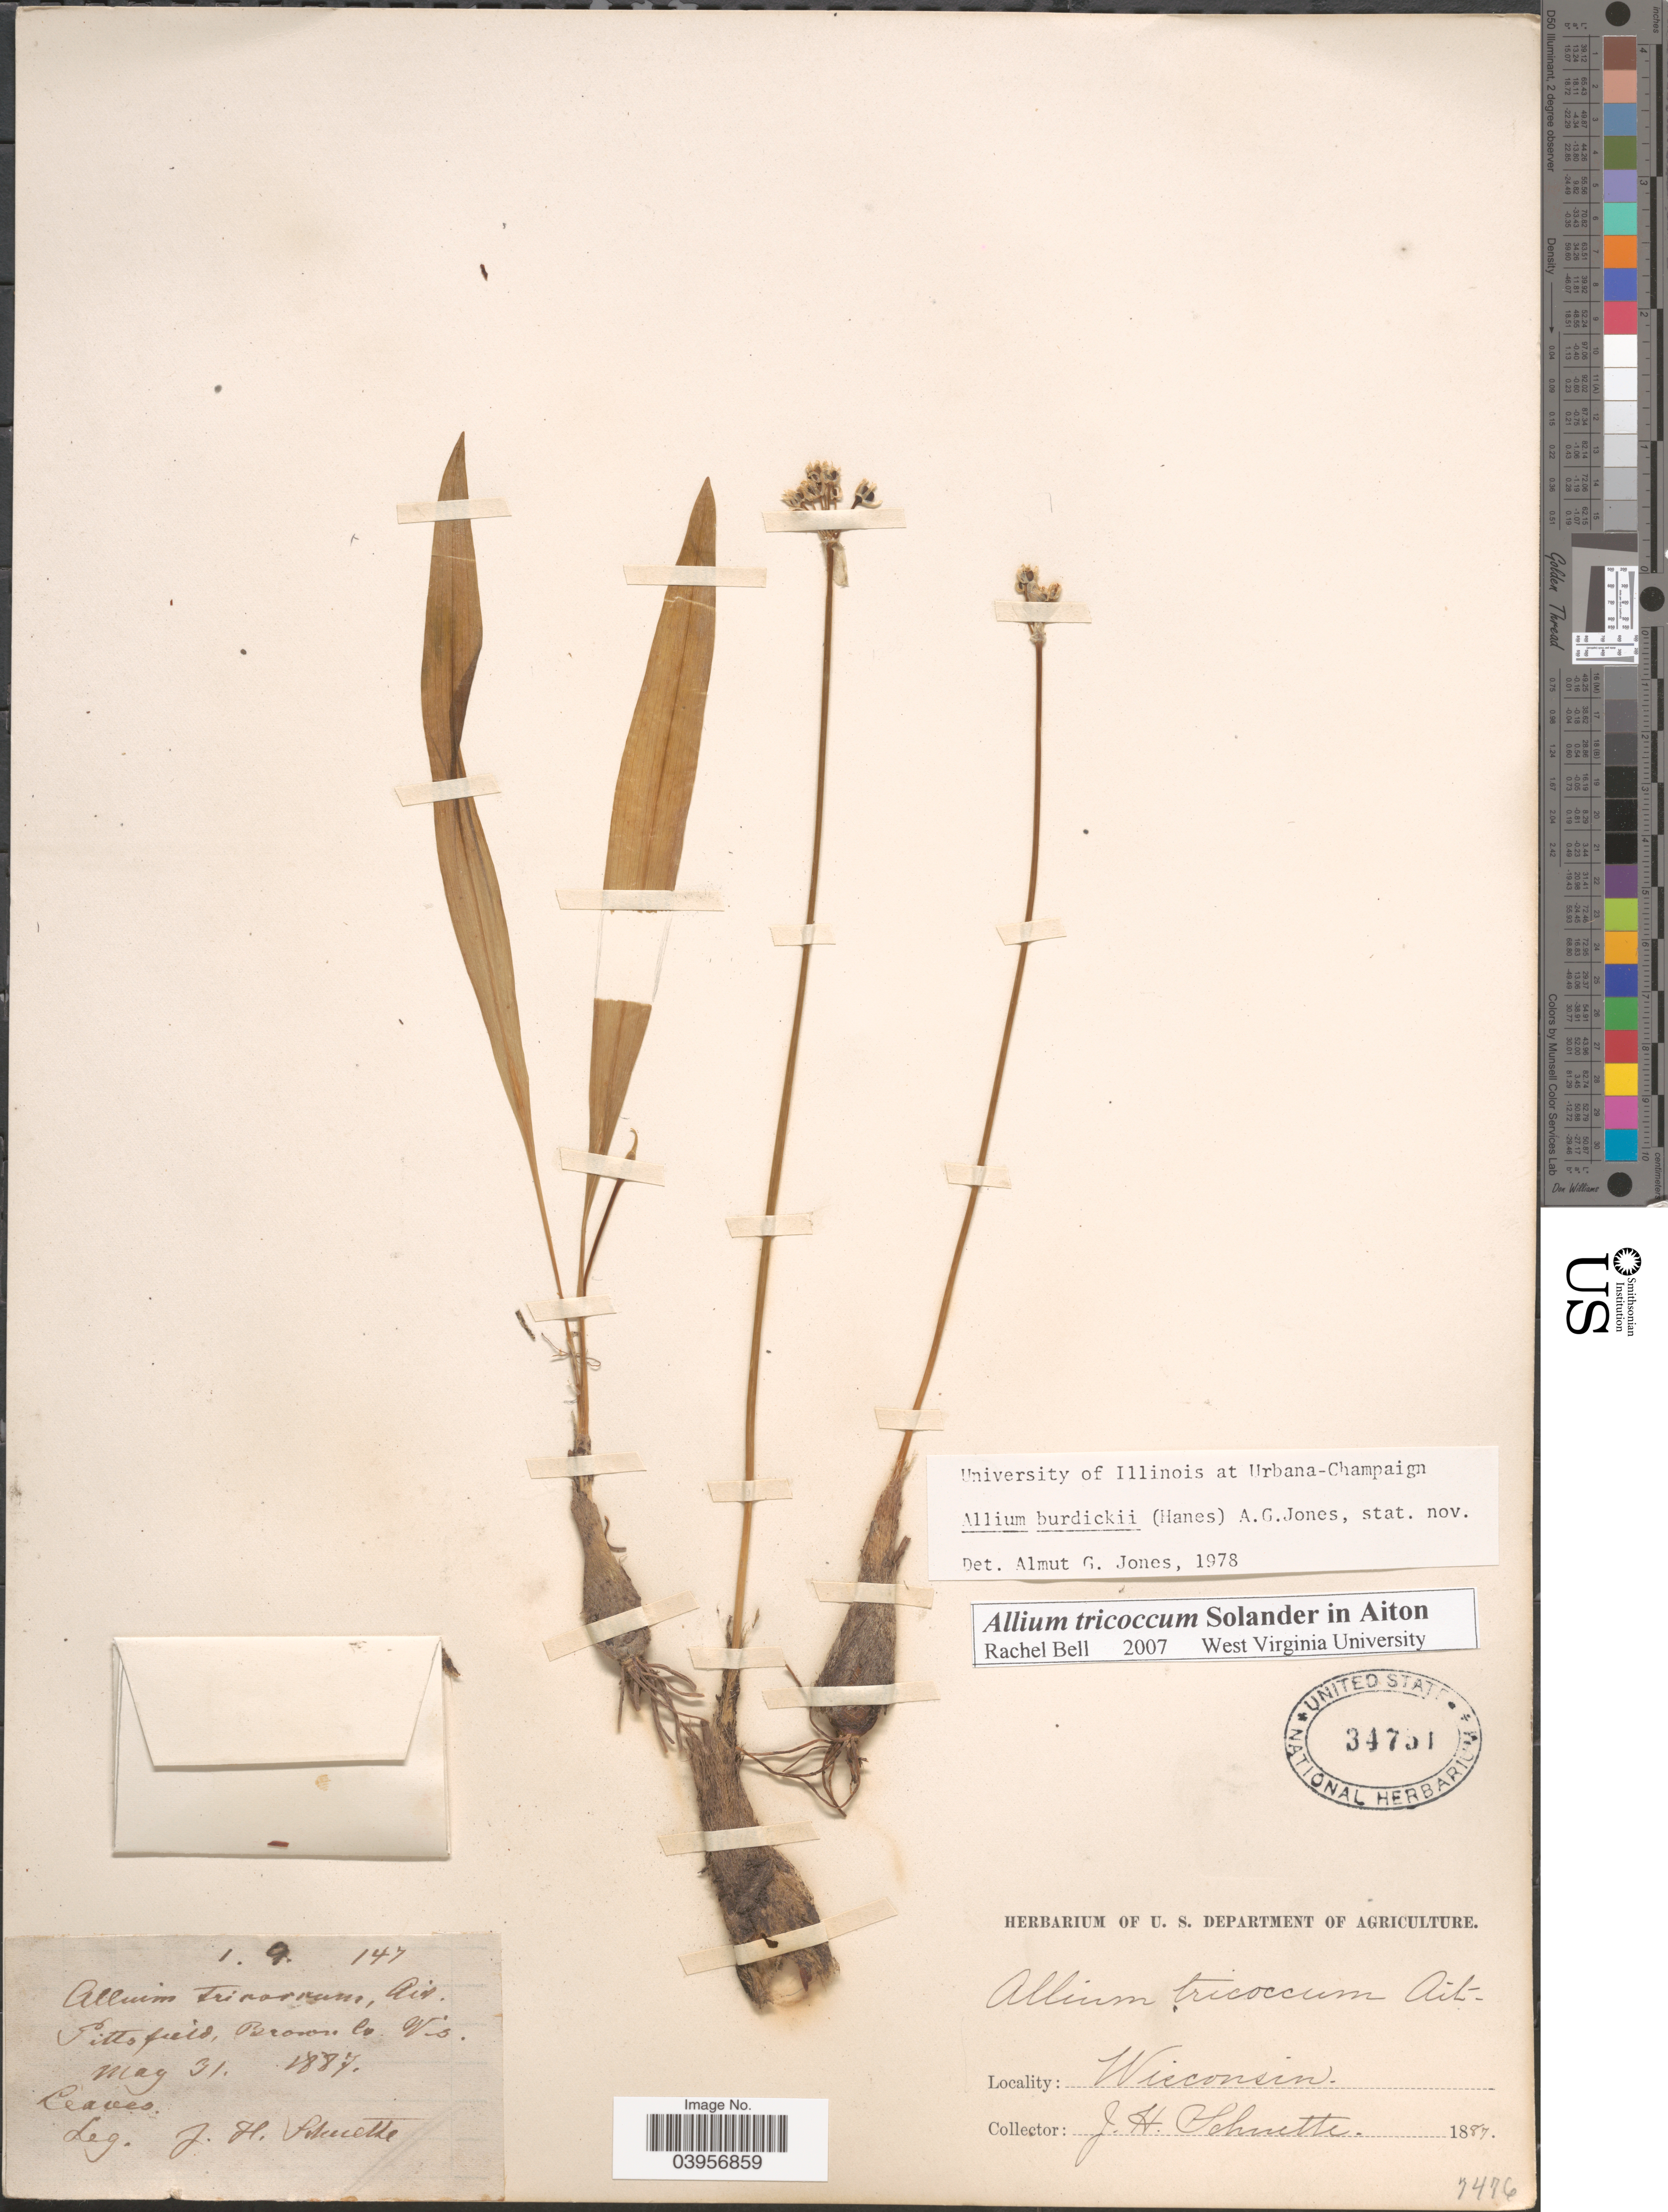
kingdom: Plantae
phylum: Tracheophyta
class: Liliopsida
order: Asparagales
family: Amaryllidaceae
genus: Allium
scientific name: Allium tricoccum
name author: Aiton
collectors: J. Schutte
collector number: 147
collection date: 1887-05-31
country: United States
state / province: Wisconsin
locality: Pittsfield, Brown Co.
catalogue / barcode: US 34751